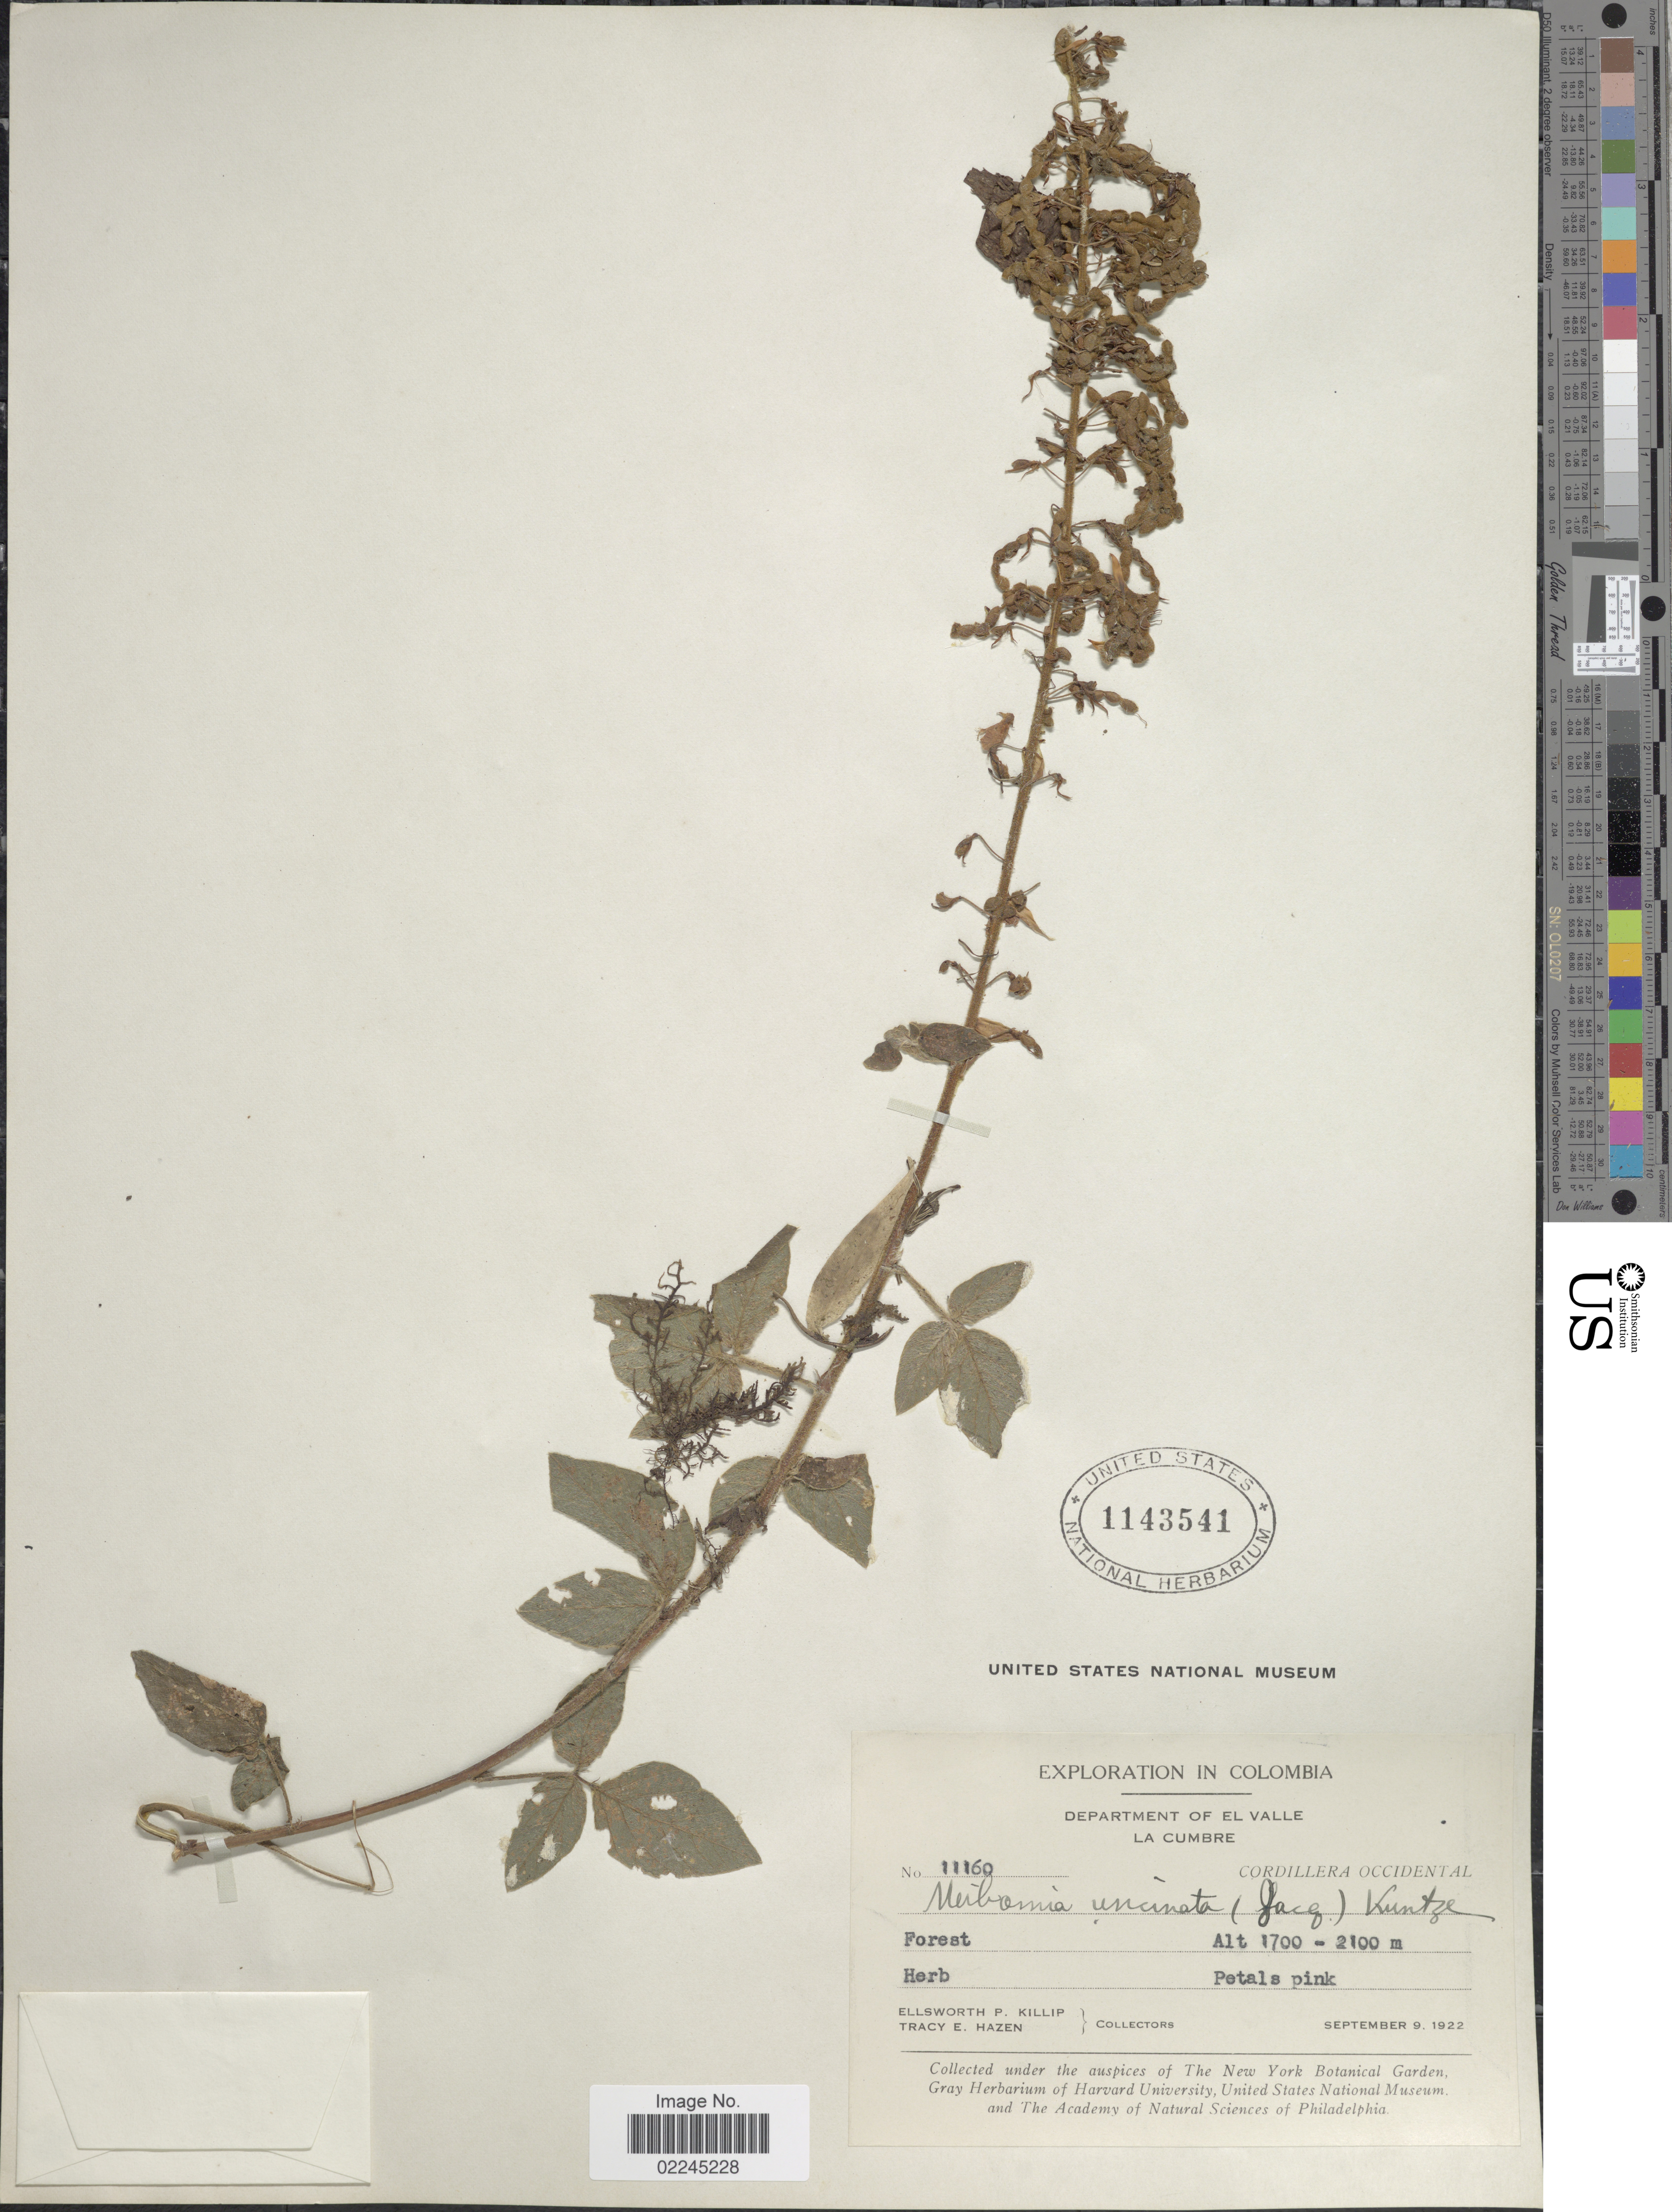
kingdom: Plantae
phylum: Tracheophyta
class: Magnoliopsida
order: Fabales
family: Fabaceae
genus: Desmodium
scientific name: Desmodium intortum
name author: (Mill.) Urb.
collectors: E. P. Killip & T. E. Hazen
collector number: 11160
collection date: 1922-09-09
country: Colombia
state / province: Valle del Cauca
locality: Department of El Valle. La Cumbre. Cordillera Occidental. Forest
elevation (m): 1700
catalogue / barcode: US 1143541